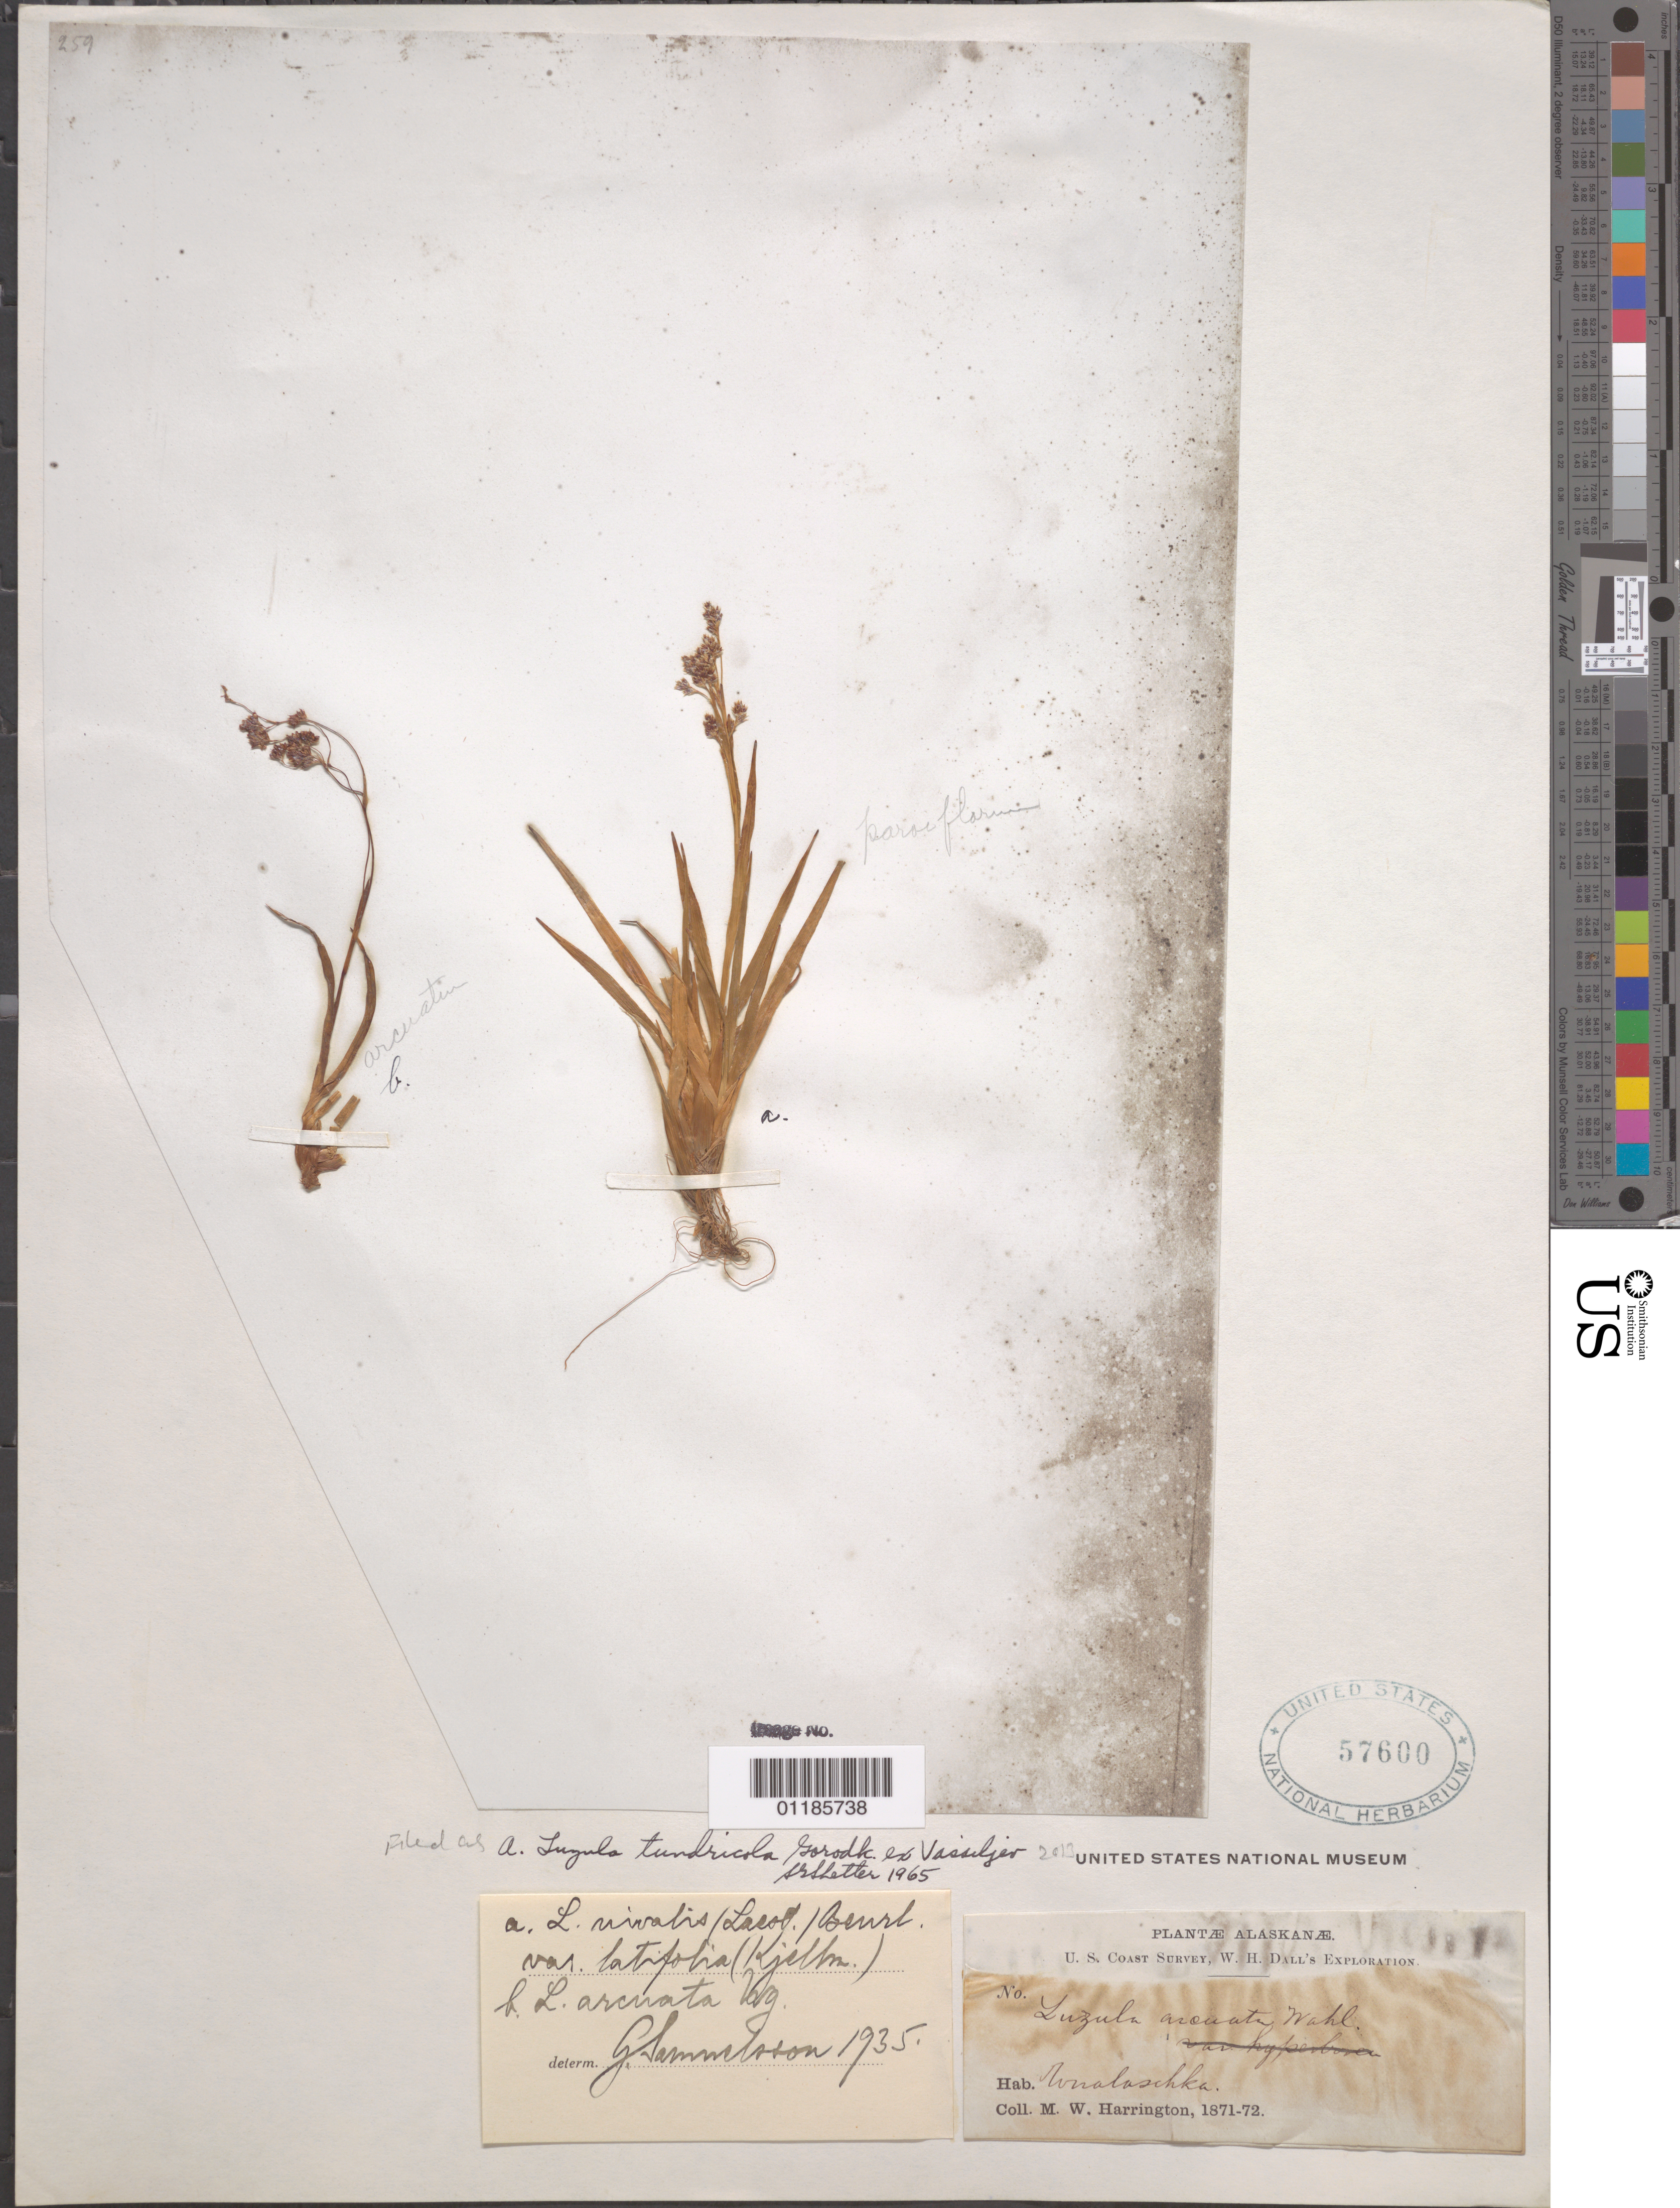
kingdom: Plantae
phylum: Tracheophyta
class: Liliopsida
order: Poales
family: Juncaceae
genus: Luzula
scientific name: Luzula tundricola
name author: (Gorodkov) V. Vassil.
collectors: M. W. Harrington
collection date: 1871/1872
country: United States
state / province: Alaska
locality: Unalaska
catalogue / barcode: US 57600